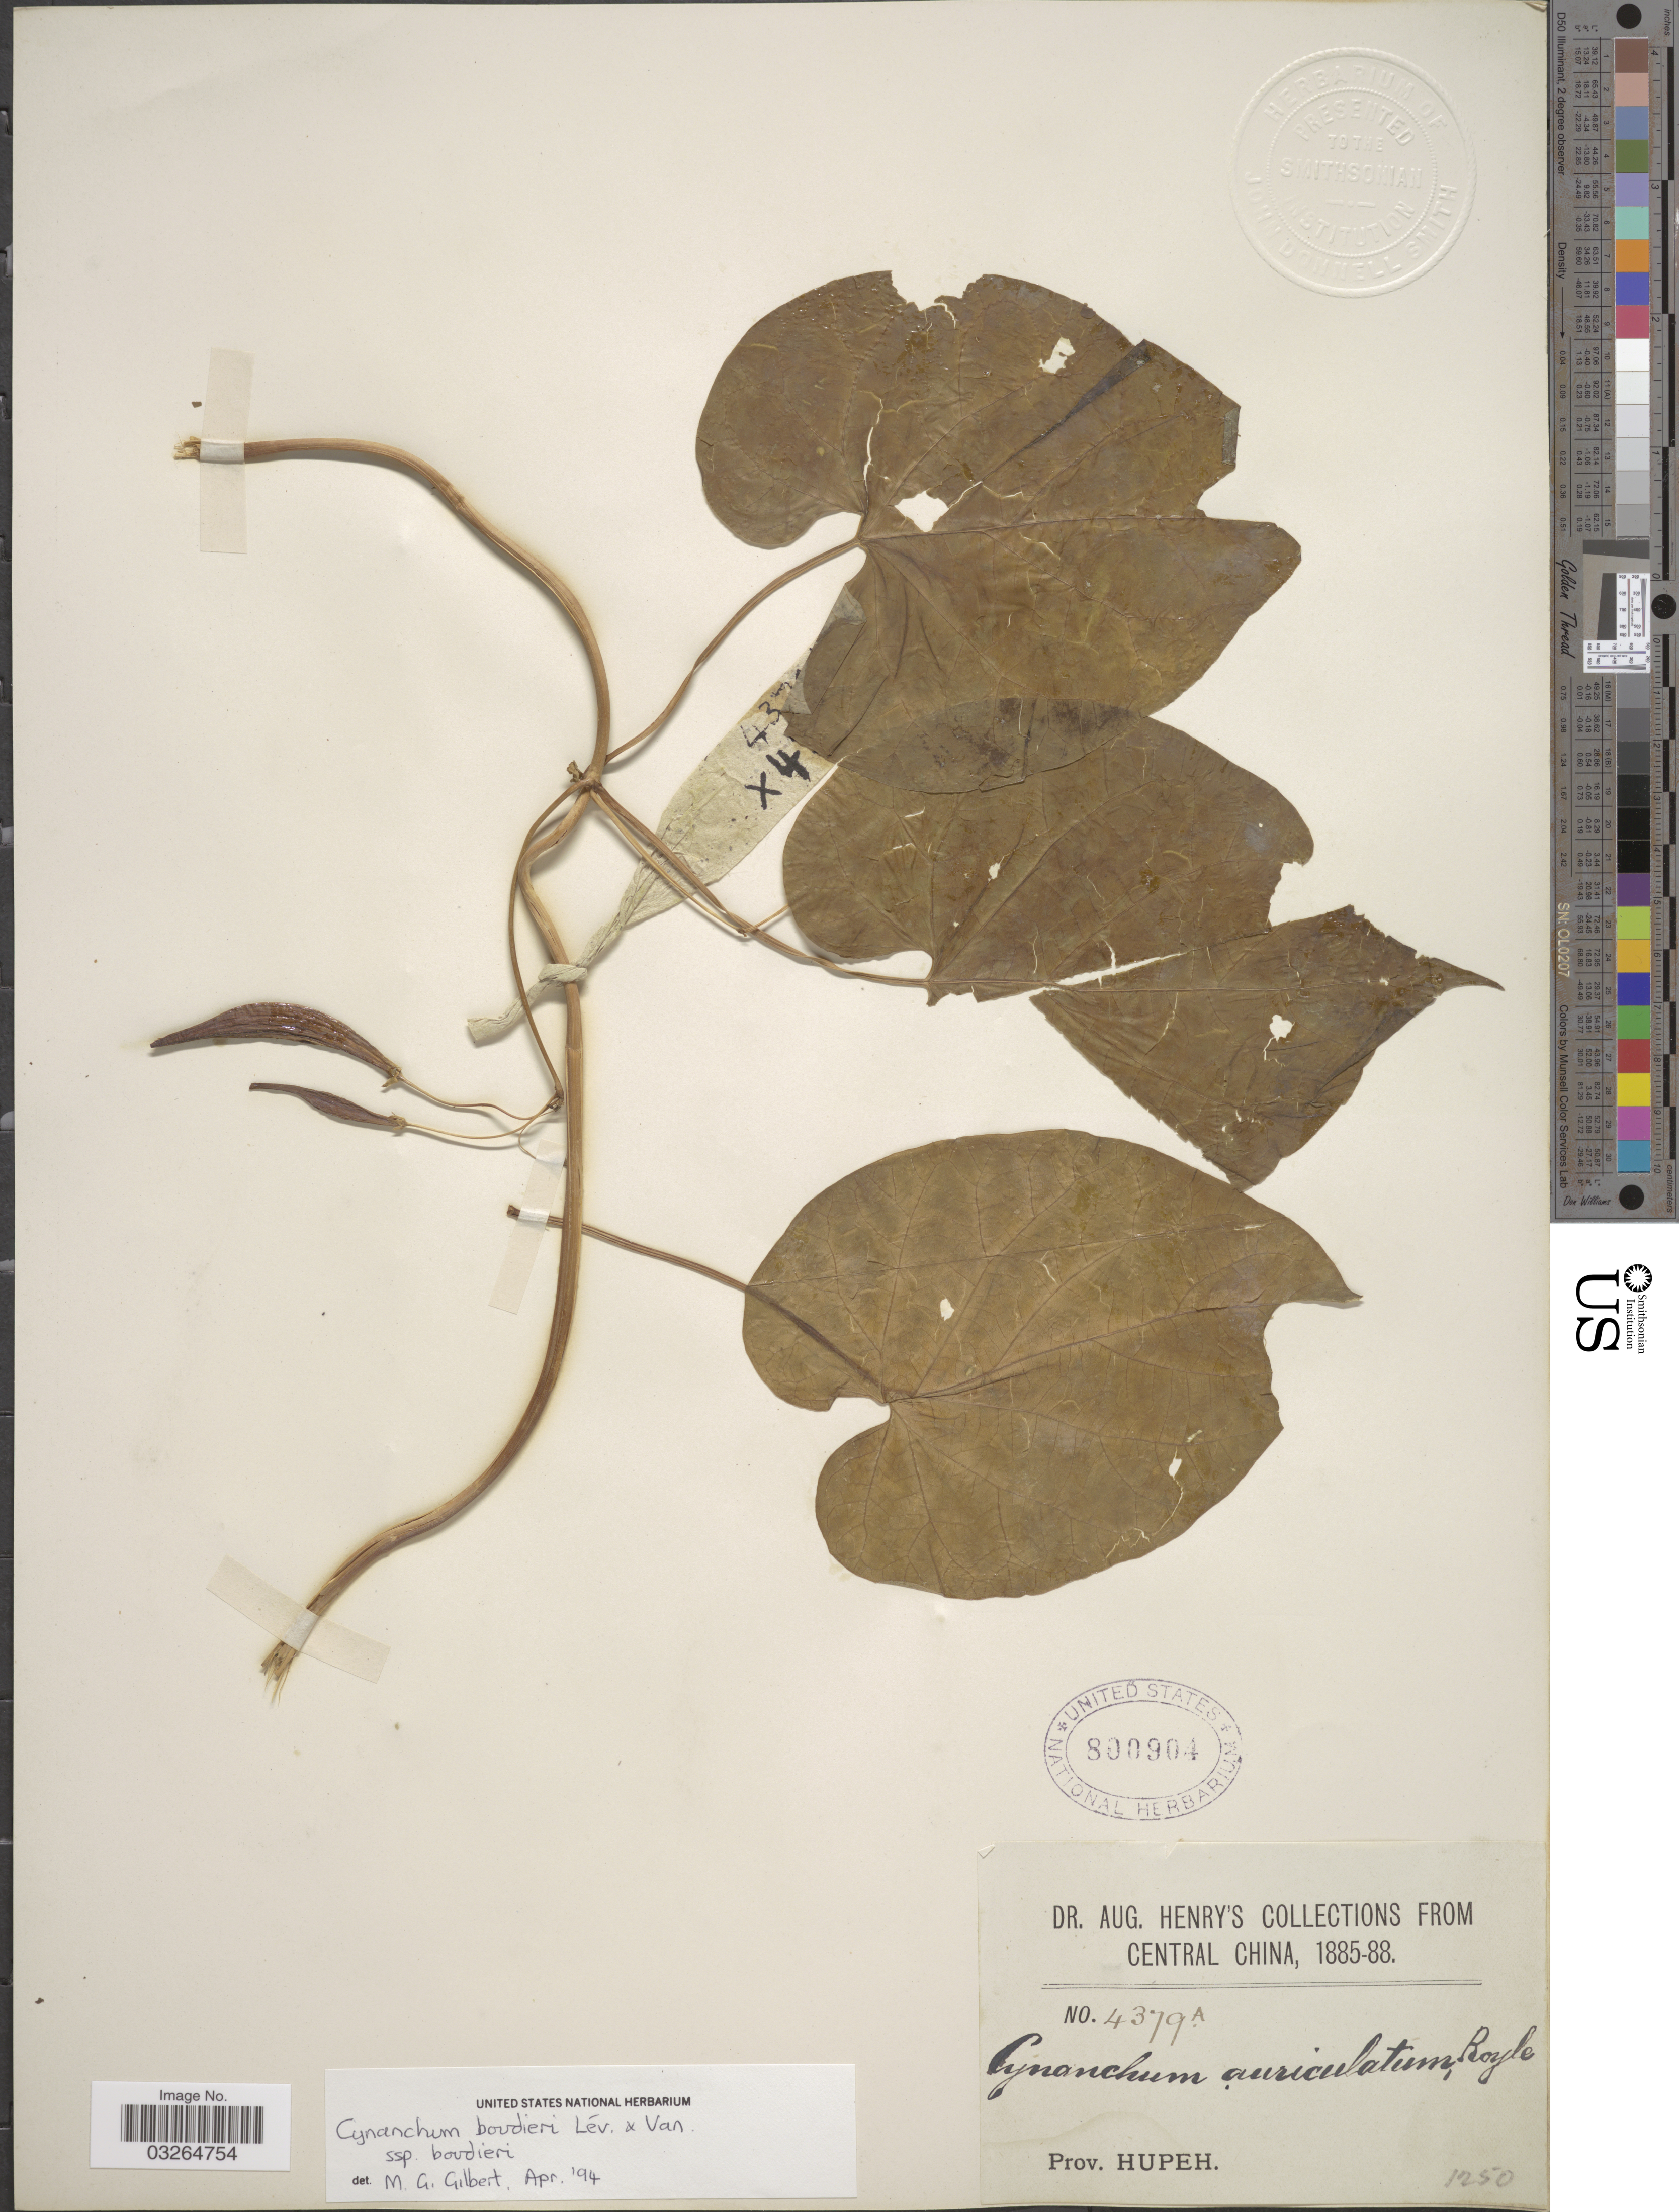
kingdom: Plantae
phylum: Tracheophyta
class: Magnoliopsida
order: Gentianales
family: Apocynaceae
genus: Cynanchum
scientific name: Cynanchum boudieri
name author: H. Lév. & Vaniot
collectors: A. Henry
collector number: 4379 A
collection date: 1885/1888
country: China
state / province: Hubei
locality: Central China. Prov. Hupeh.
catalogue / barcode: US 800904